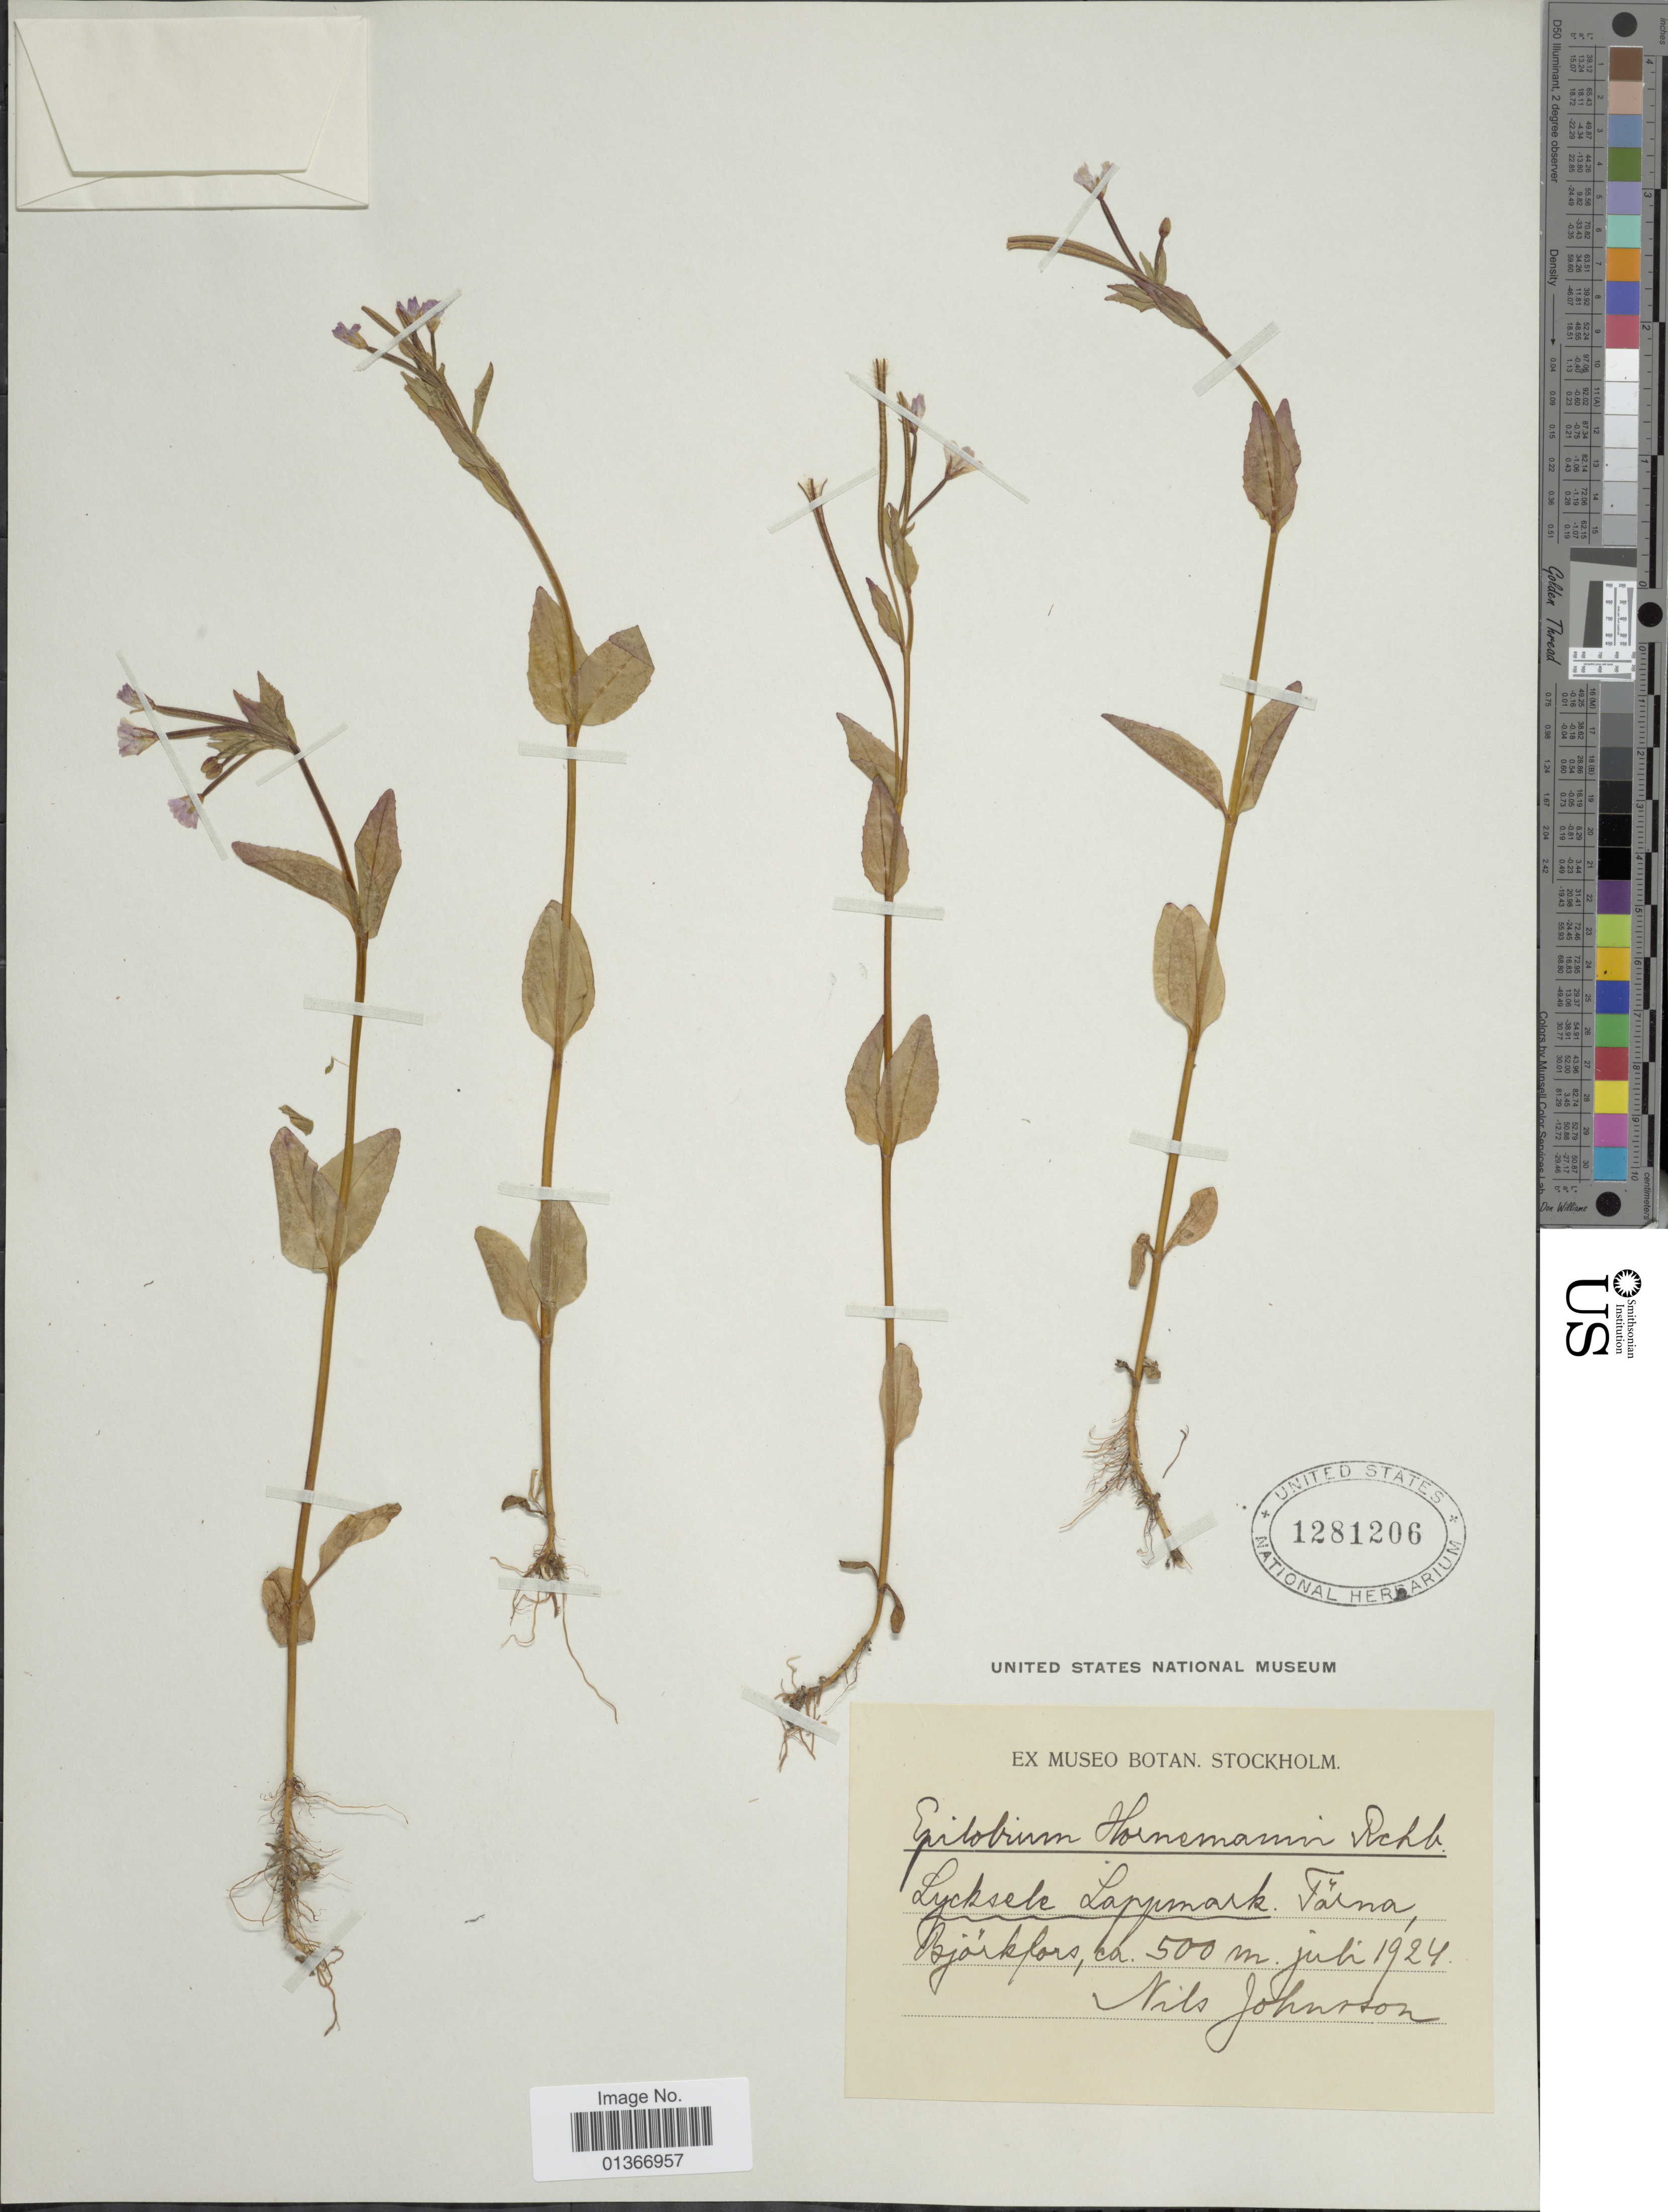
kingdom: Plantae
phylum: Tracheophyta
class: Magnoliopsida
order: Myrtales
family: Onagraceae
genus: Epilobium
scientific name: Epilobium hornemannii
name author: Rchb.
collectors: N. Johnsson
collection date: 1924-07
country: Sweden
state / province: Västerbotten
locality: Lycksele Lappmark, Färna, Björkfors.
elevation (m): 500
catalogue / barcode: US 1281206